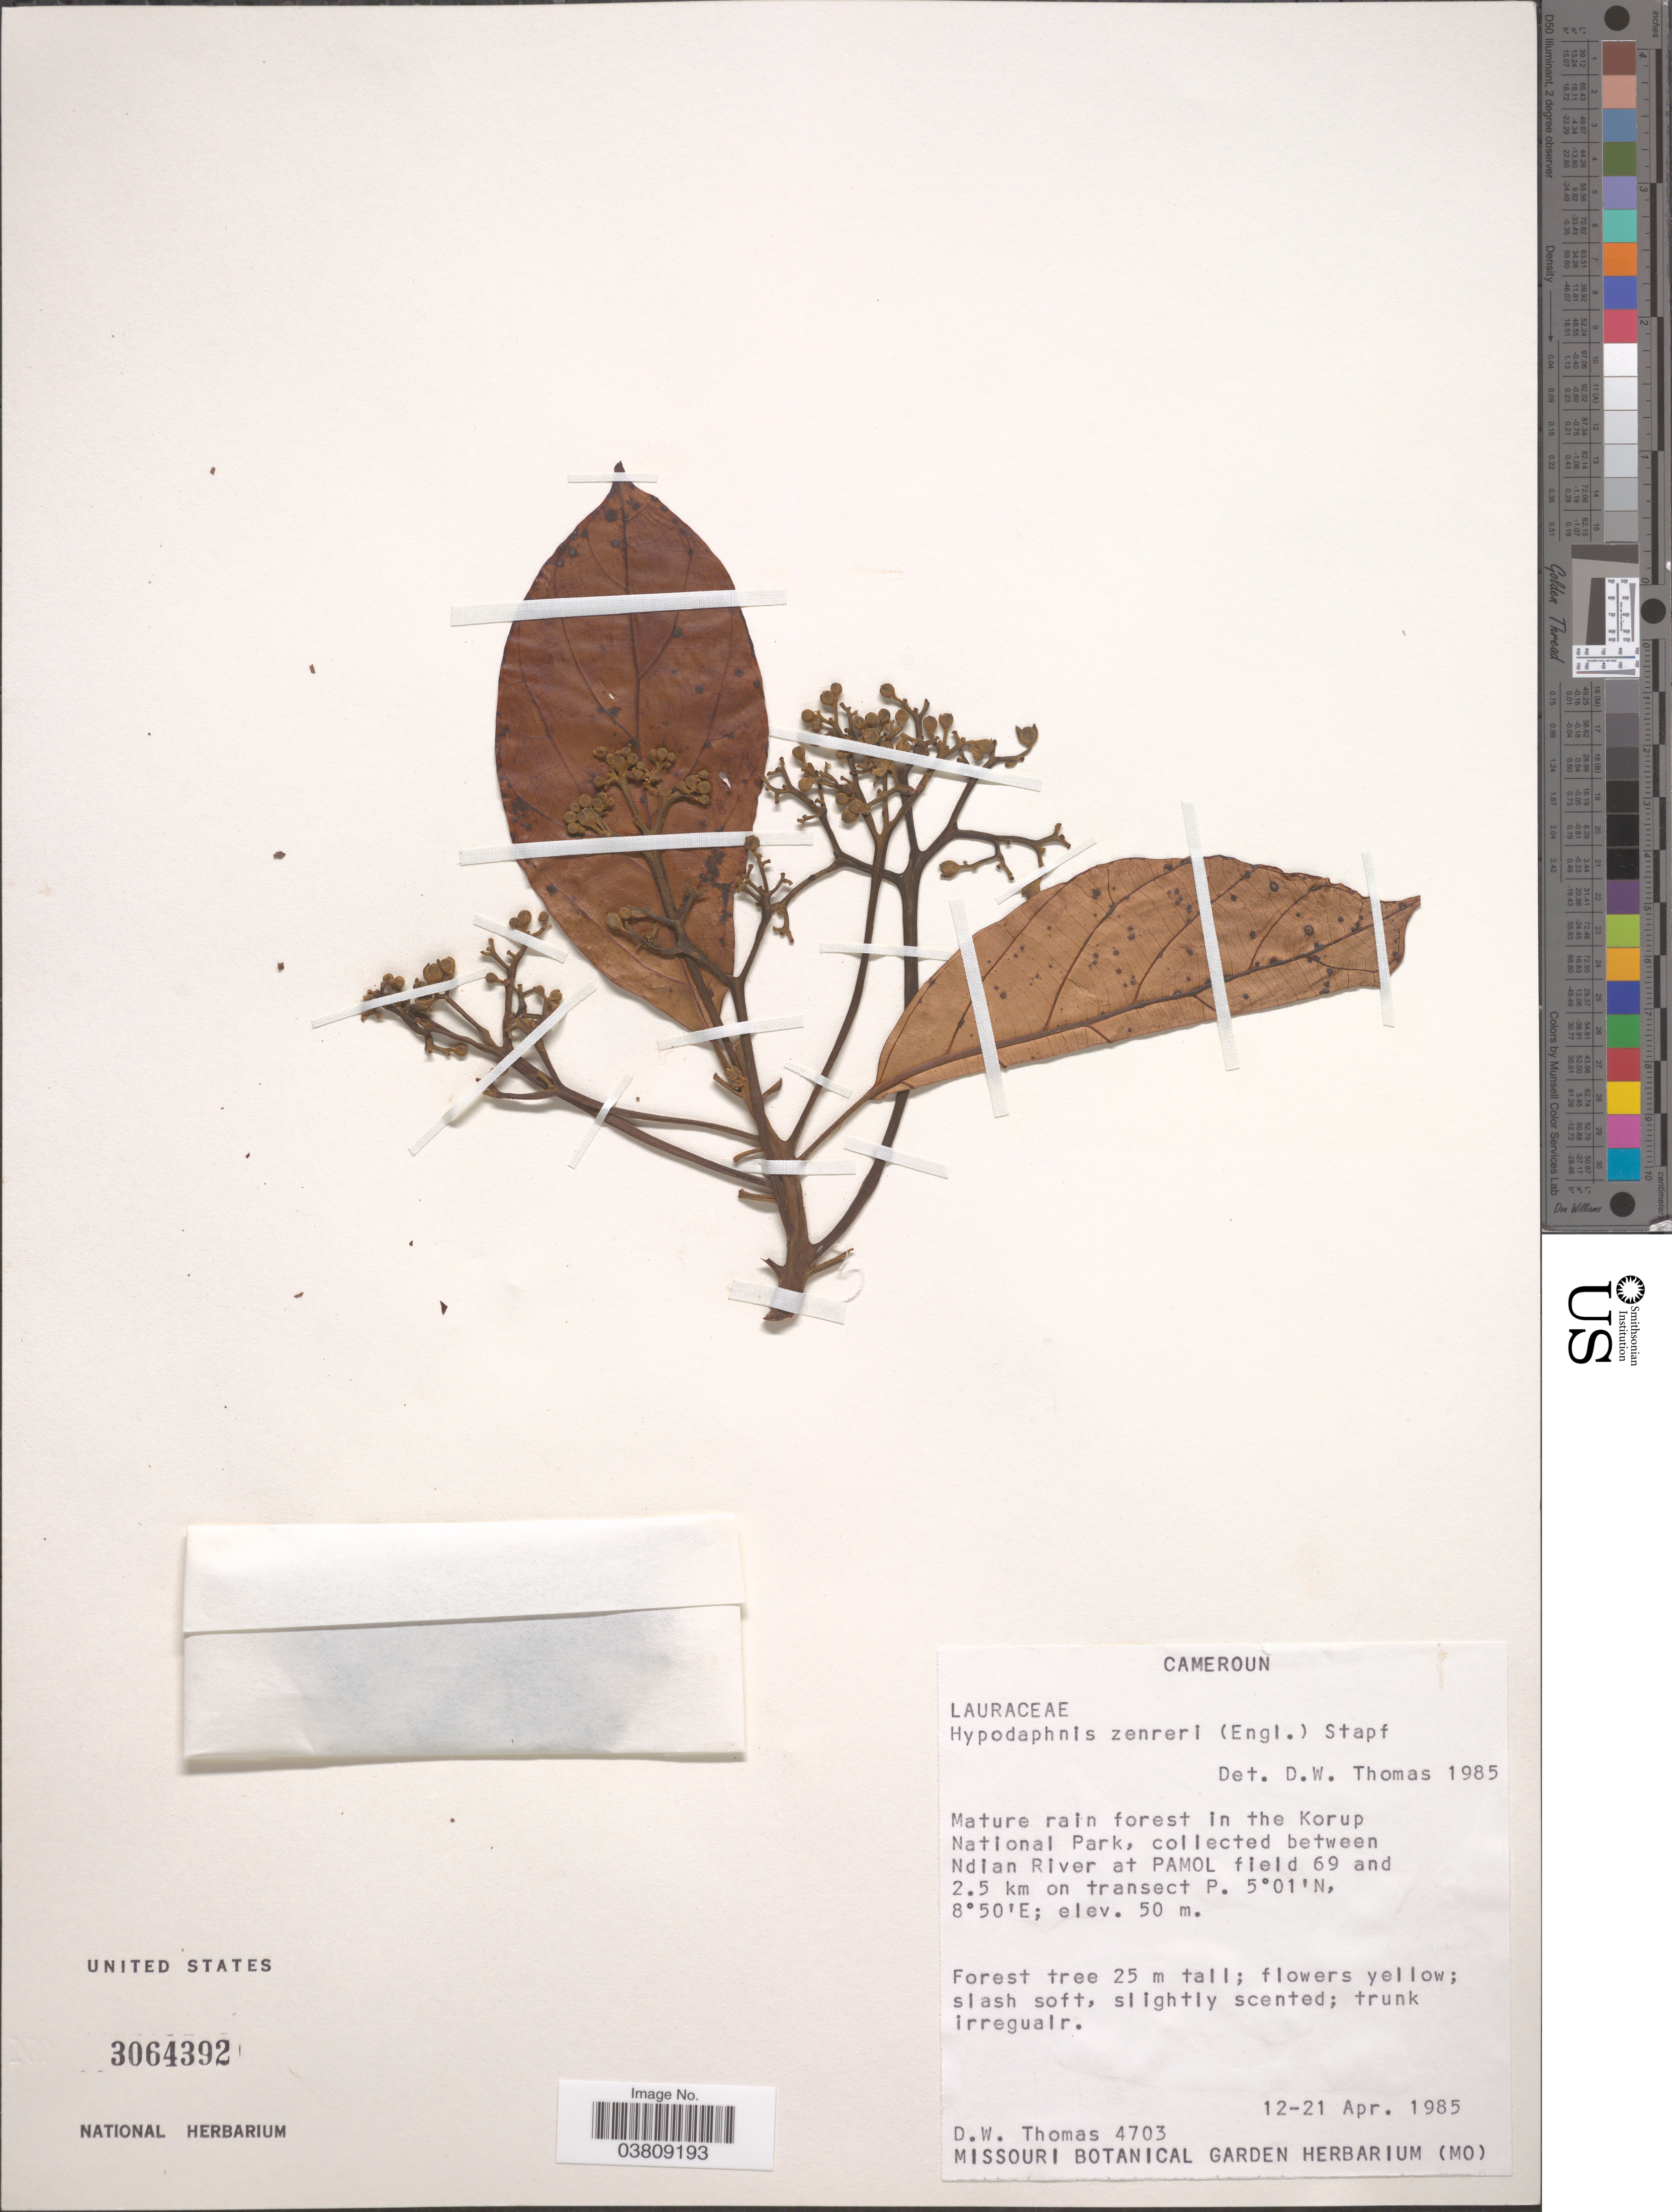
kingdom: Plantae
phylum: Tracheophyta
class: Magnoliopsida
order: Laurales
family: Lauraceae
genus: Hypodaphnis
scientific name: Hypodaphnis zenkeri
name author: Stapf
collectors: D. W. Thomas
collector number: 4703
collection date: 1985-04-12/1985-04-21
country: Cameroon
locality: Cameroun. Mature rain forest in the Korup National Park, between Ndian River at PAMOL field 69 and 2.5 km on transect P.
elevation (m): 50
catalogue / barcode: US 3064392